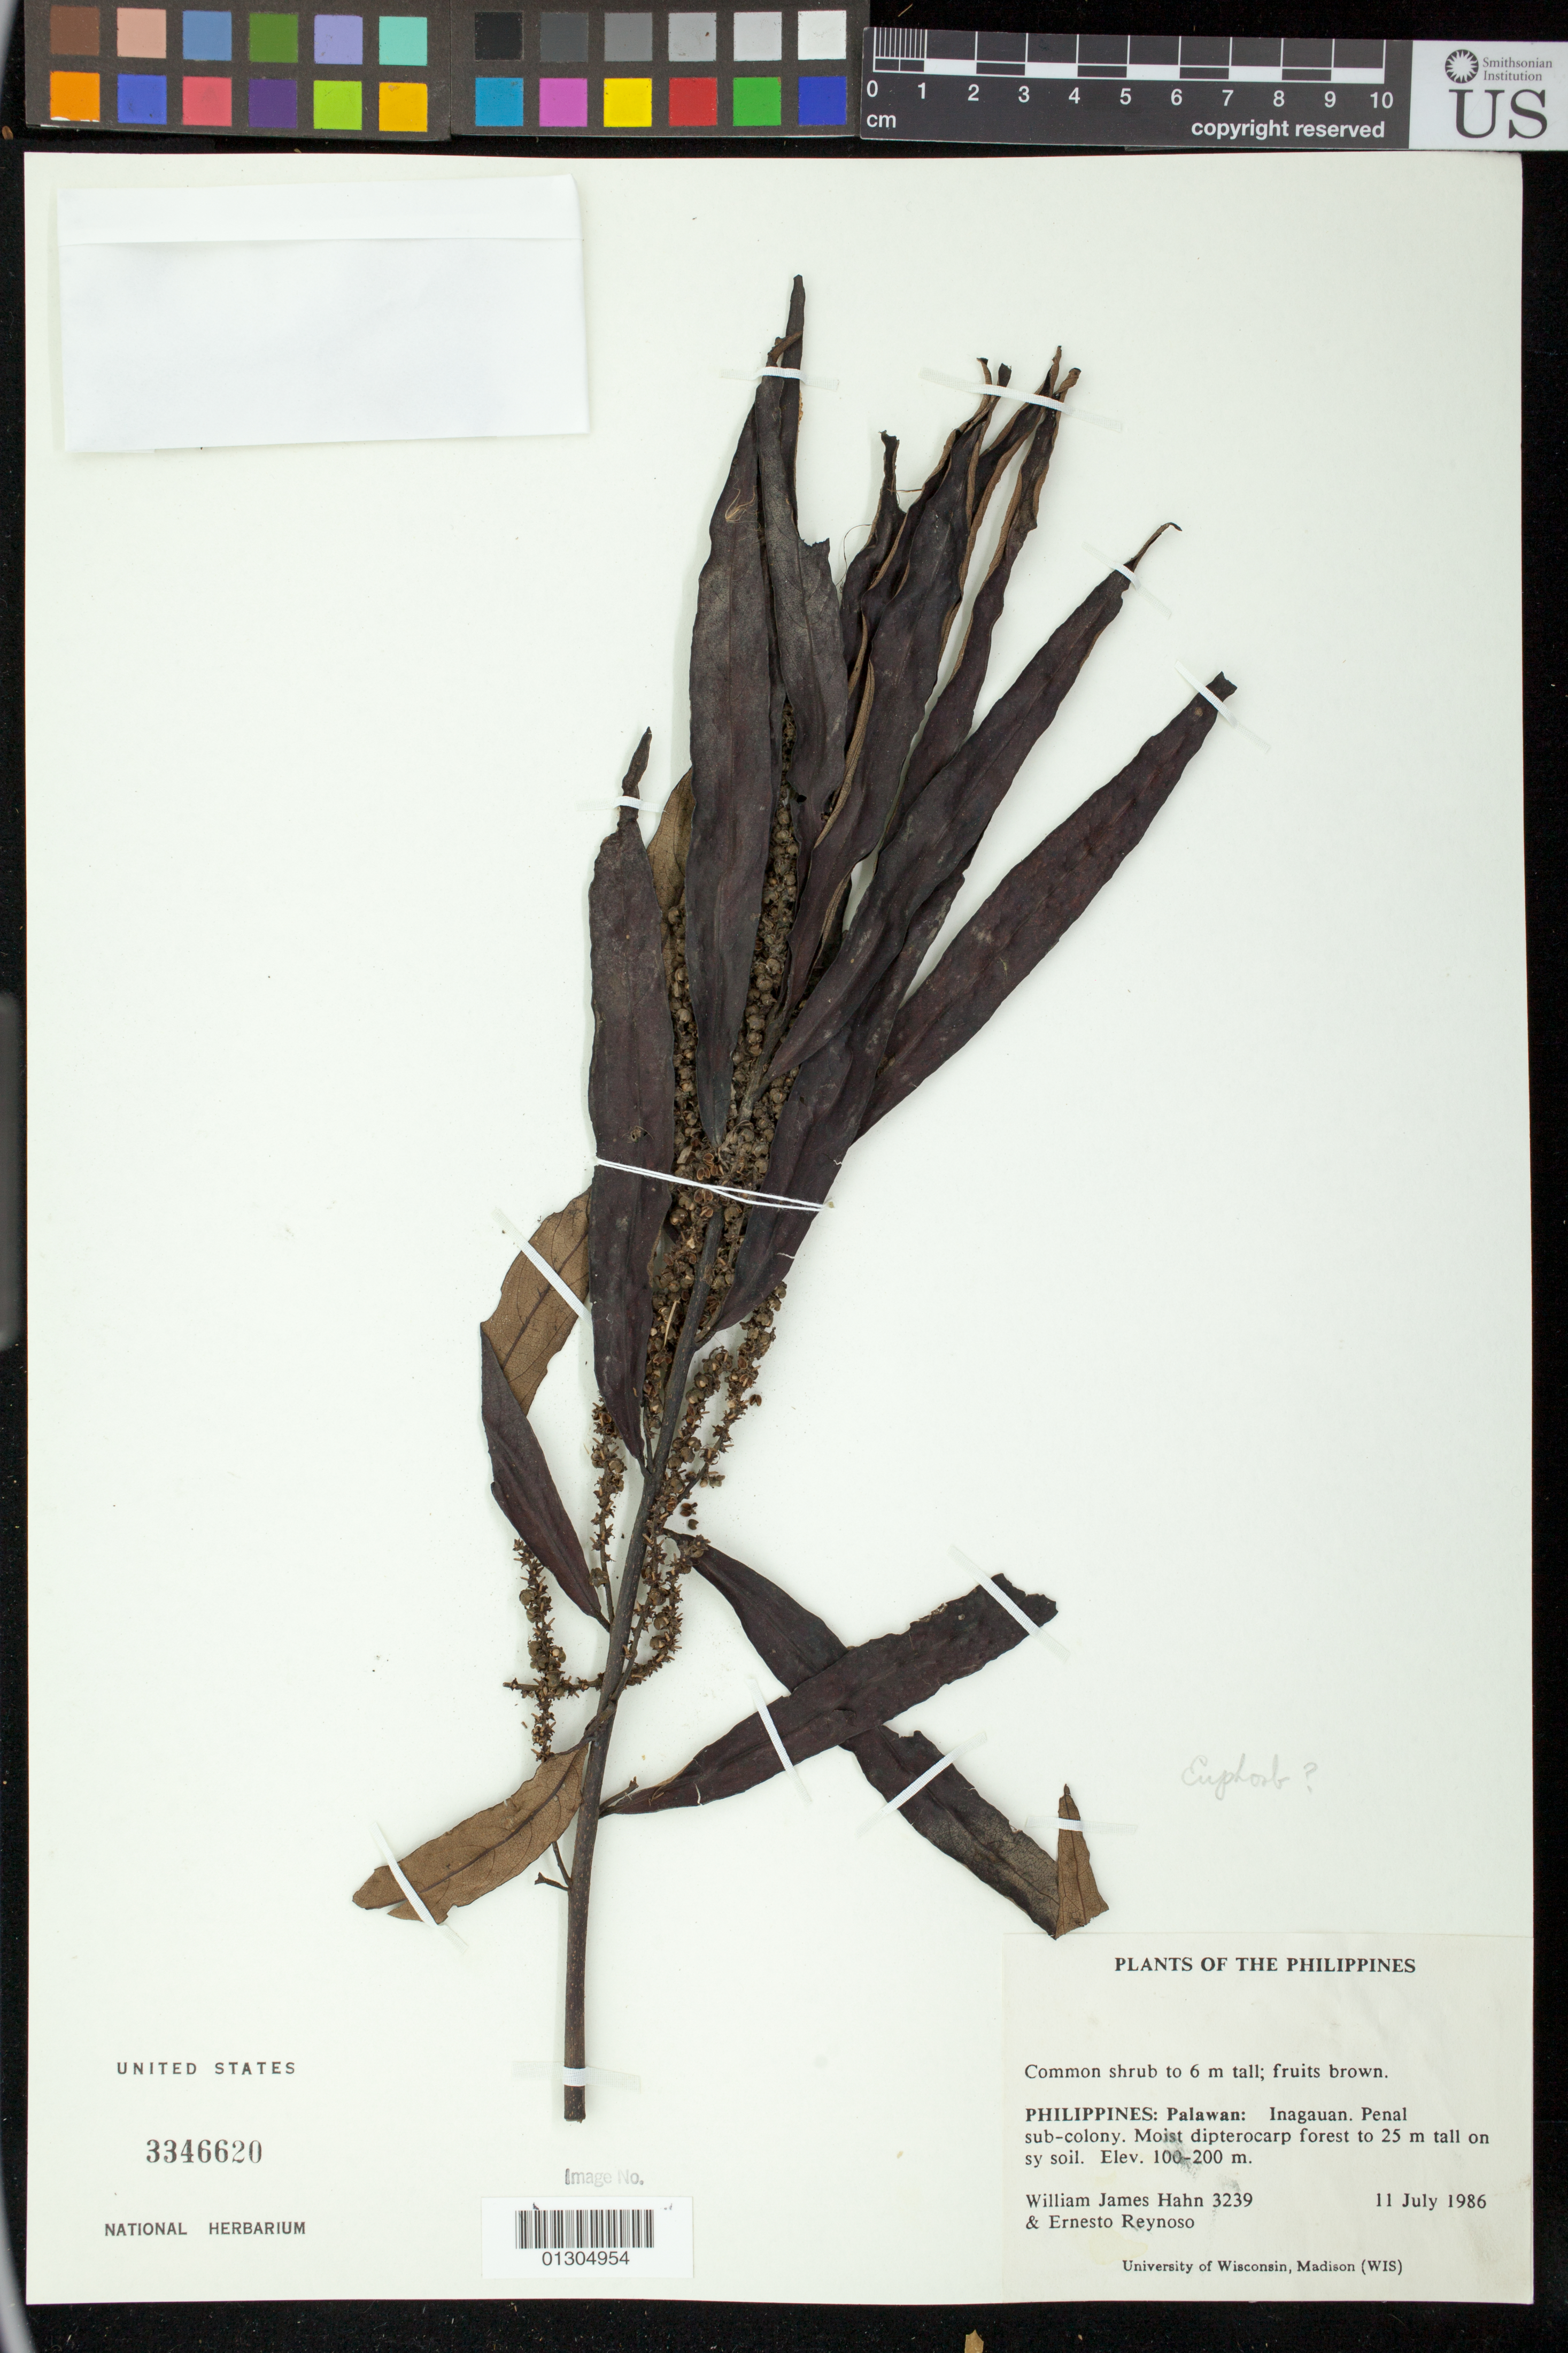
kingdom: Plantae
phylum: Tracheophyta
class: Magnoliopsida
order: Malpighiales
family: Euphorbiaceae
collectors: W. J. Hahn & E. Reynoso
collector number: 3239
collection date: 1986-07-11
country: Philippines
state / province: Mimaropa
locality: Palawan: Inagauan.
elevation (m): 100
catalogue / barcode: US 3346620